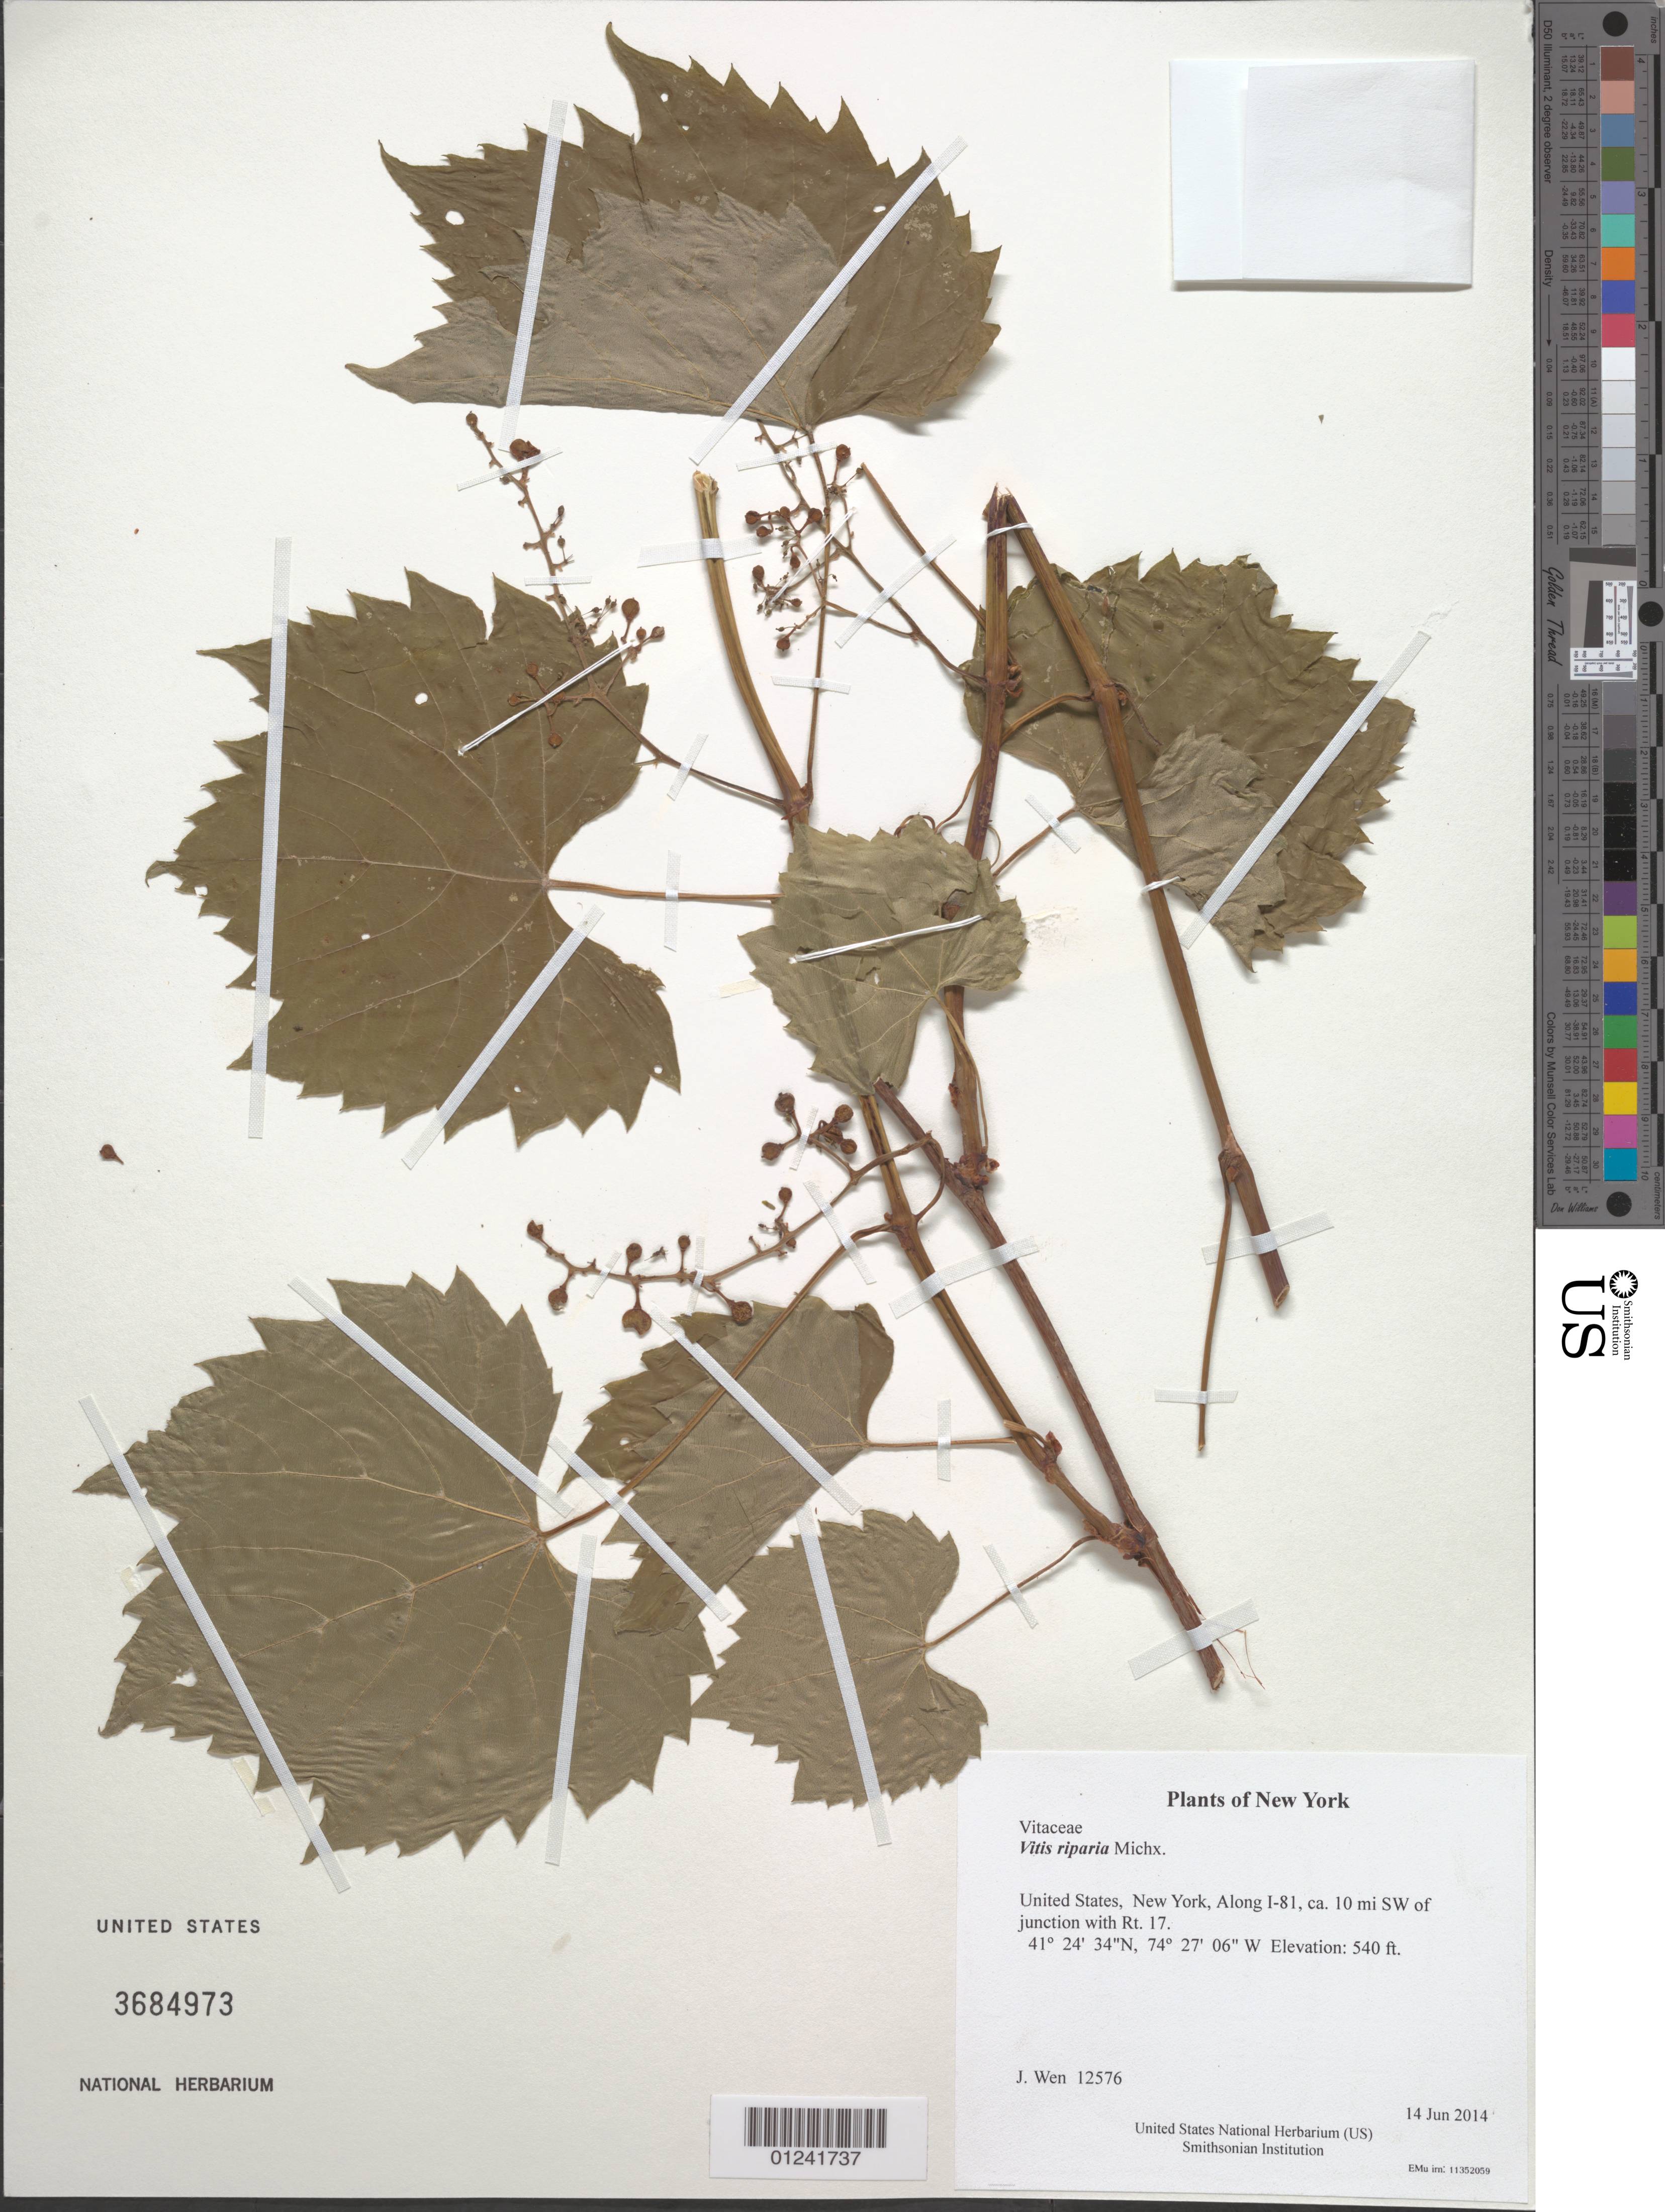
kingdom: Plantae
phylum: Tracheophyta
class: Magnoliopsida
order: Vitales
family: Vitaceae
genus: Vitis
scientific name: Vitis riparia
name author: Michx.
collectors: J. Wen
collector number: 12576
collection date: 2014-06-14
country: United States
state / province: New York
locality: Along I-81, ca. 10 mi SW of junction with Rt. 17.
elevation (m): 165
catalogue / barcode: US 3684973